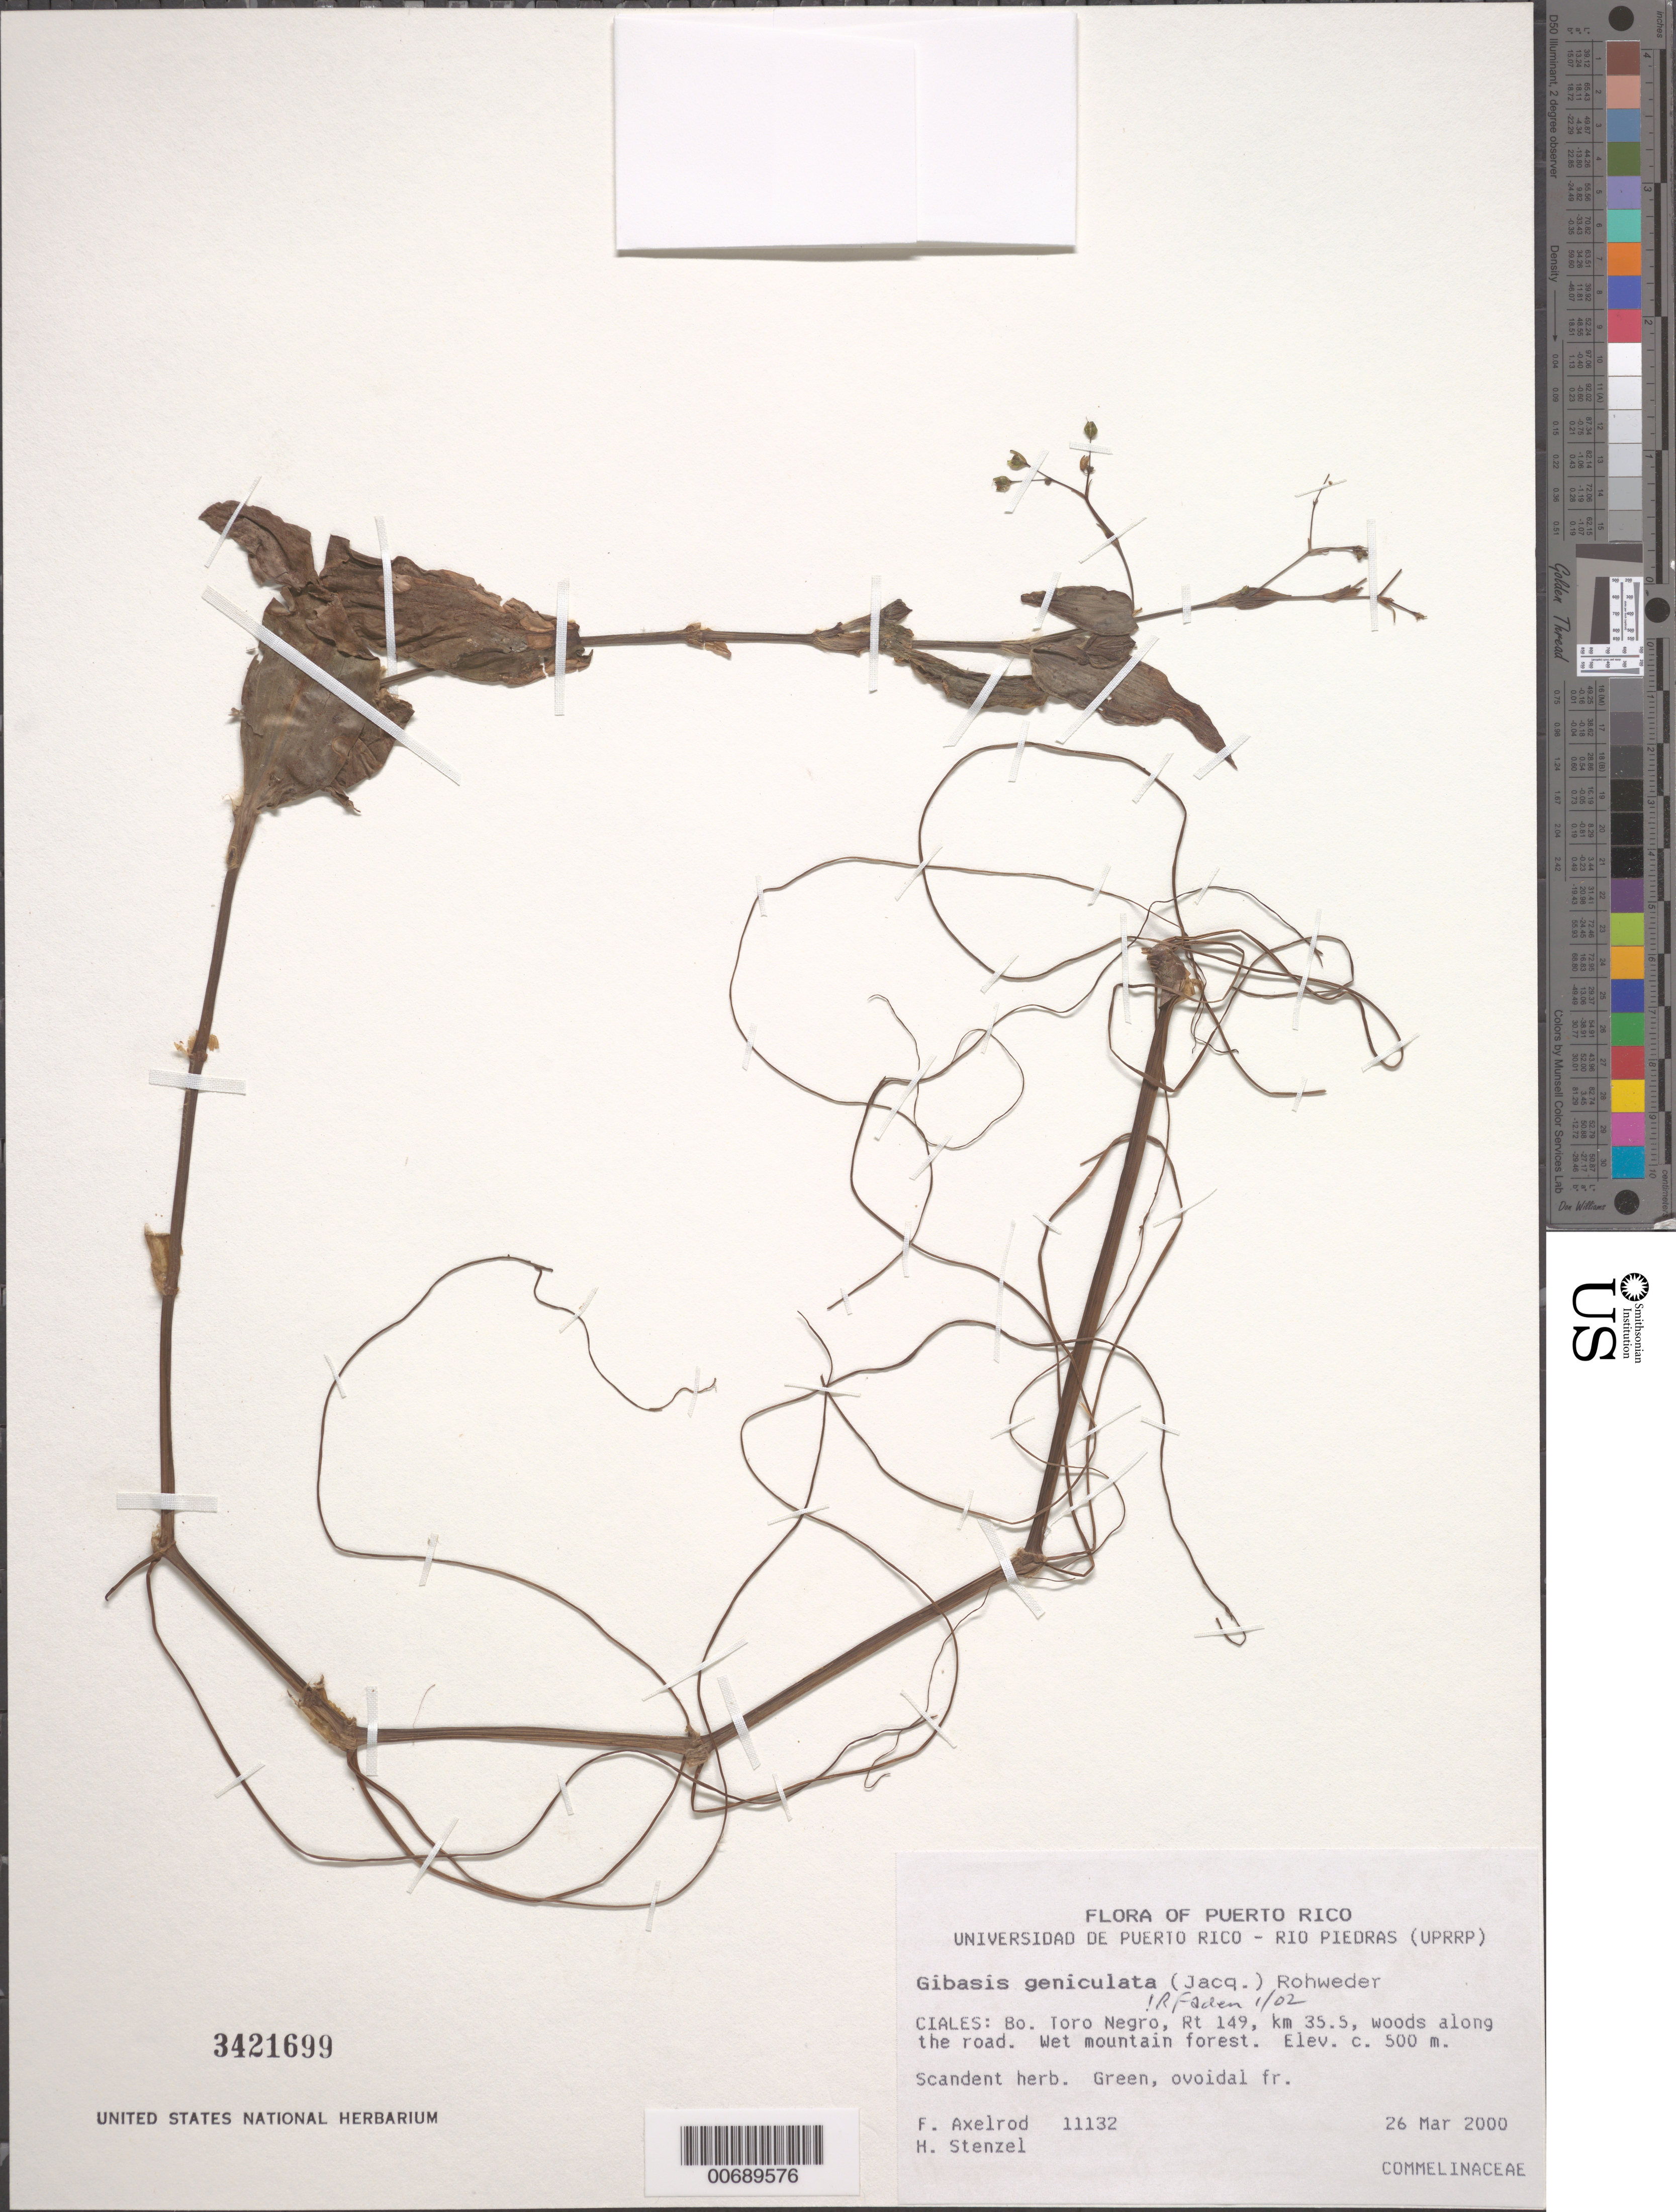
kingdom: Plantae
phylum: Tracheophyta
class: Liliopsida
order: Commelinales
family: Commelinaceae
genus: Gibasis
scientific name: Gibasis geniculata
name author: (Jacq.) Rohweder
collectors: F. S. Axelrod & H. Stenzel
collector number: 11132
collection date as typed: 26 Mar 2000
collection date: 2000-03-26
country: Puerto Rico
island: Greater Antilles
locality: Ciales, Bo, Torro Negro, Rt. 149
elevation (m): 500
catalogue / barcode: US 3421699